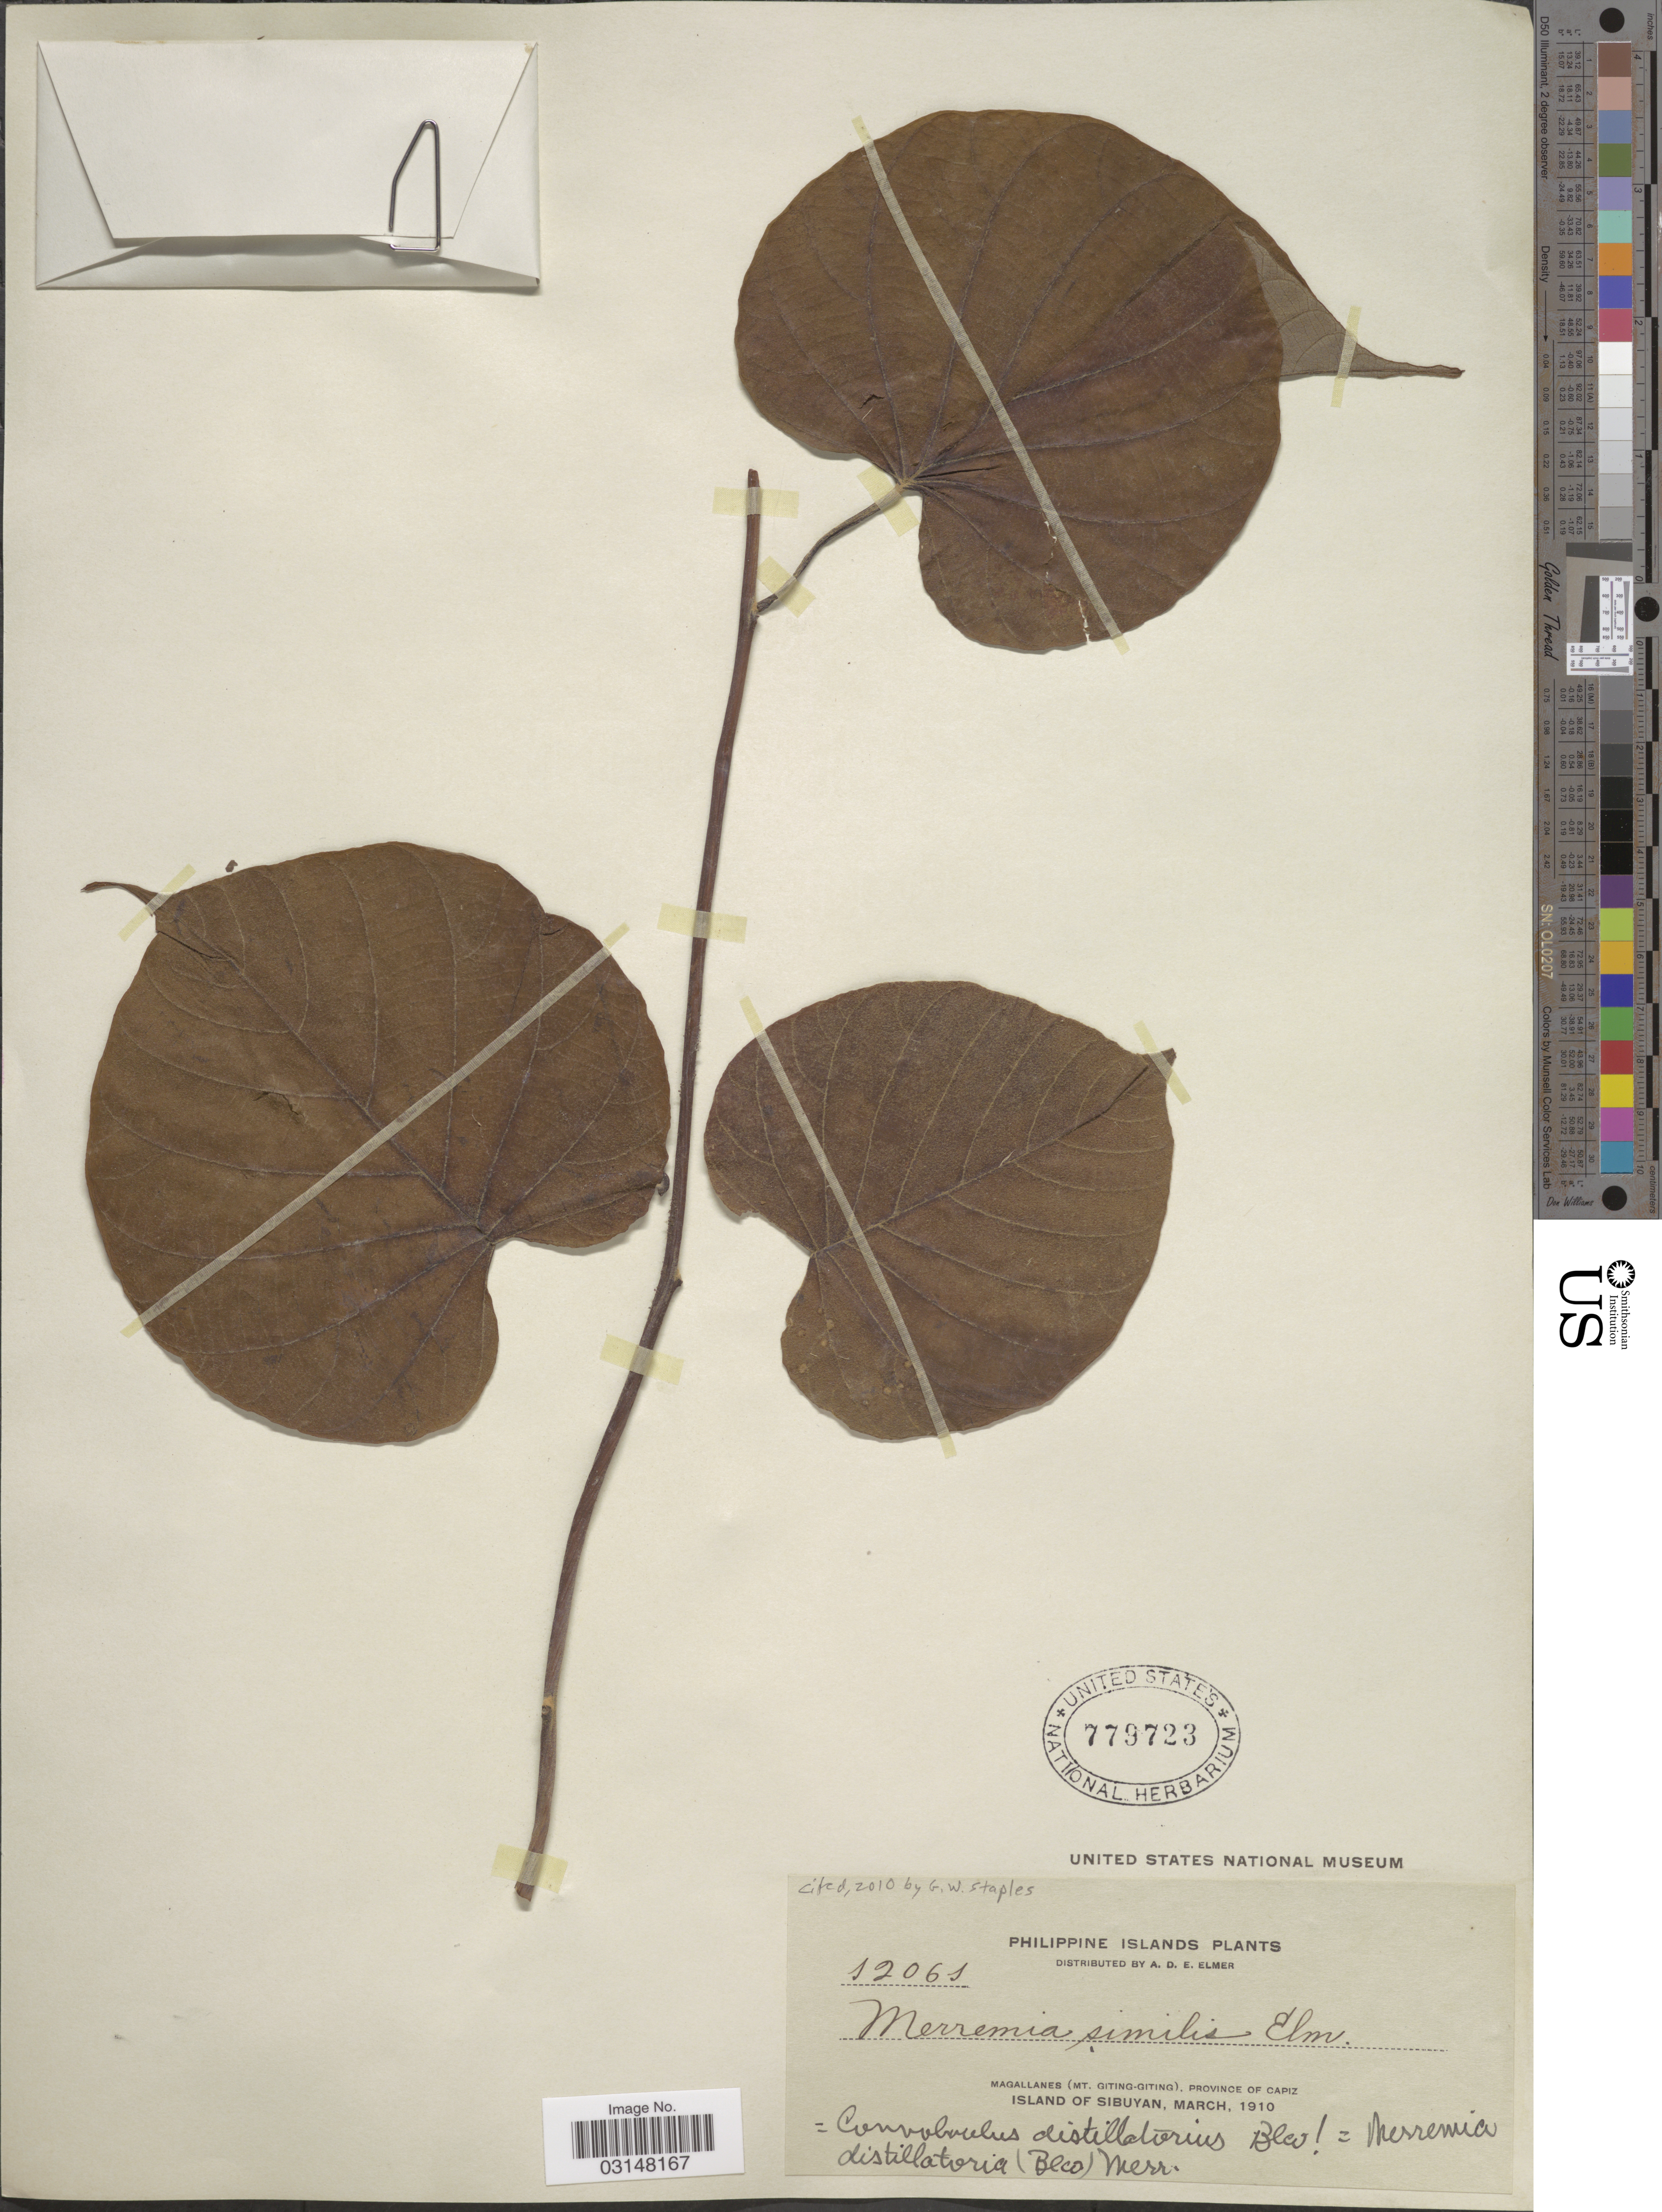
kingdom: Plantae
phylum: Tracheophyta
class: Magnoliopsida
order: Solanales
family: Convolvulaceae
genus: Decalobanthus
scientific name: Decalobanthus distillatorius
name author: (Blanco) Staples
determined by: Strong, Mark T., (BOT), Smithsonian Institution - National Museum of Natural History (UNITED STATES)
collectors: A. D. E. Elmer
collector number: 12061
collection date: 1910-03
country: Philippines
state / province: Western Visayas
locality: Magallanes (Mt. Giting-Giting), Province of Capiz, Island of Sibuyan.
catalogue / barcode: US 779723